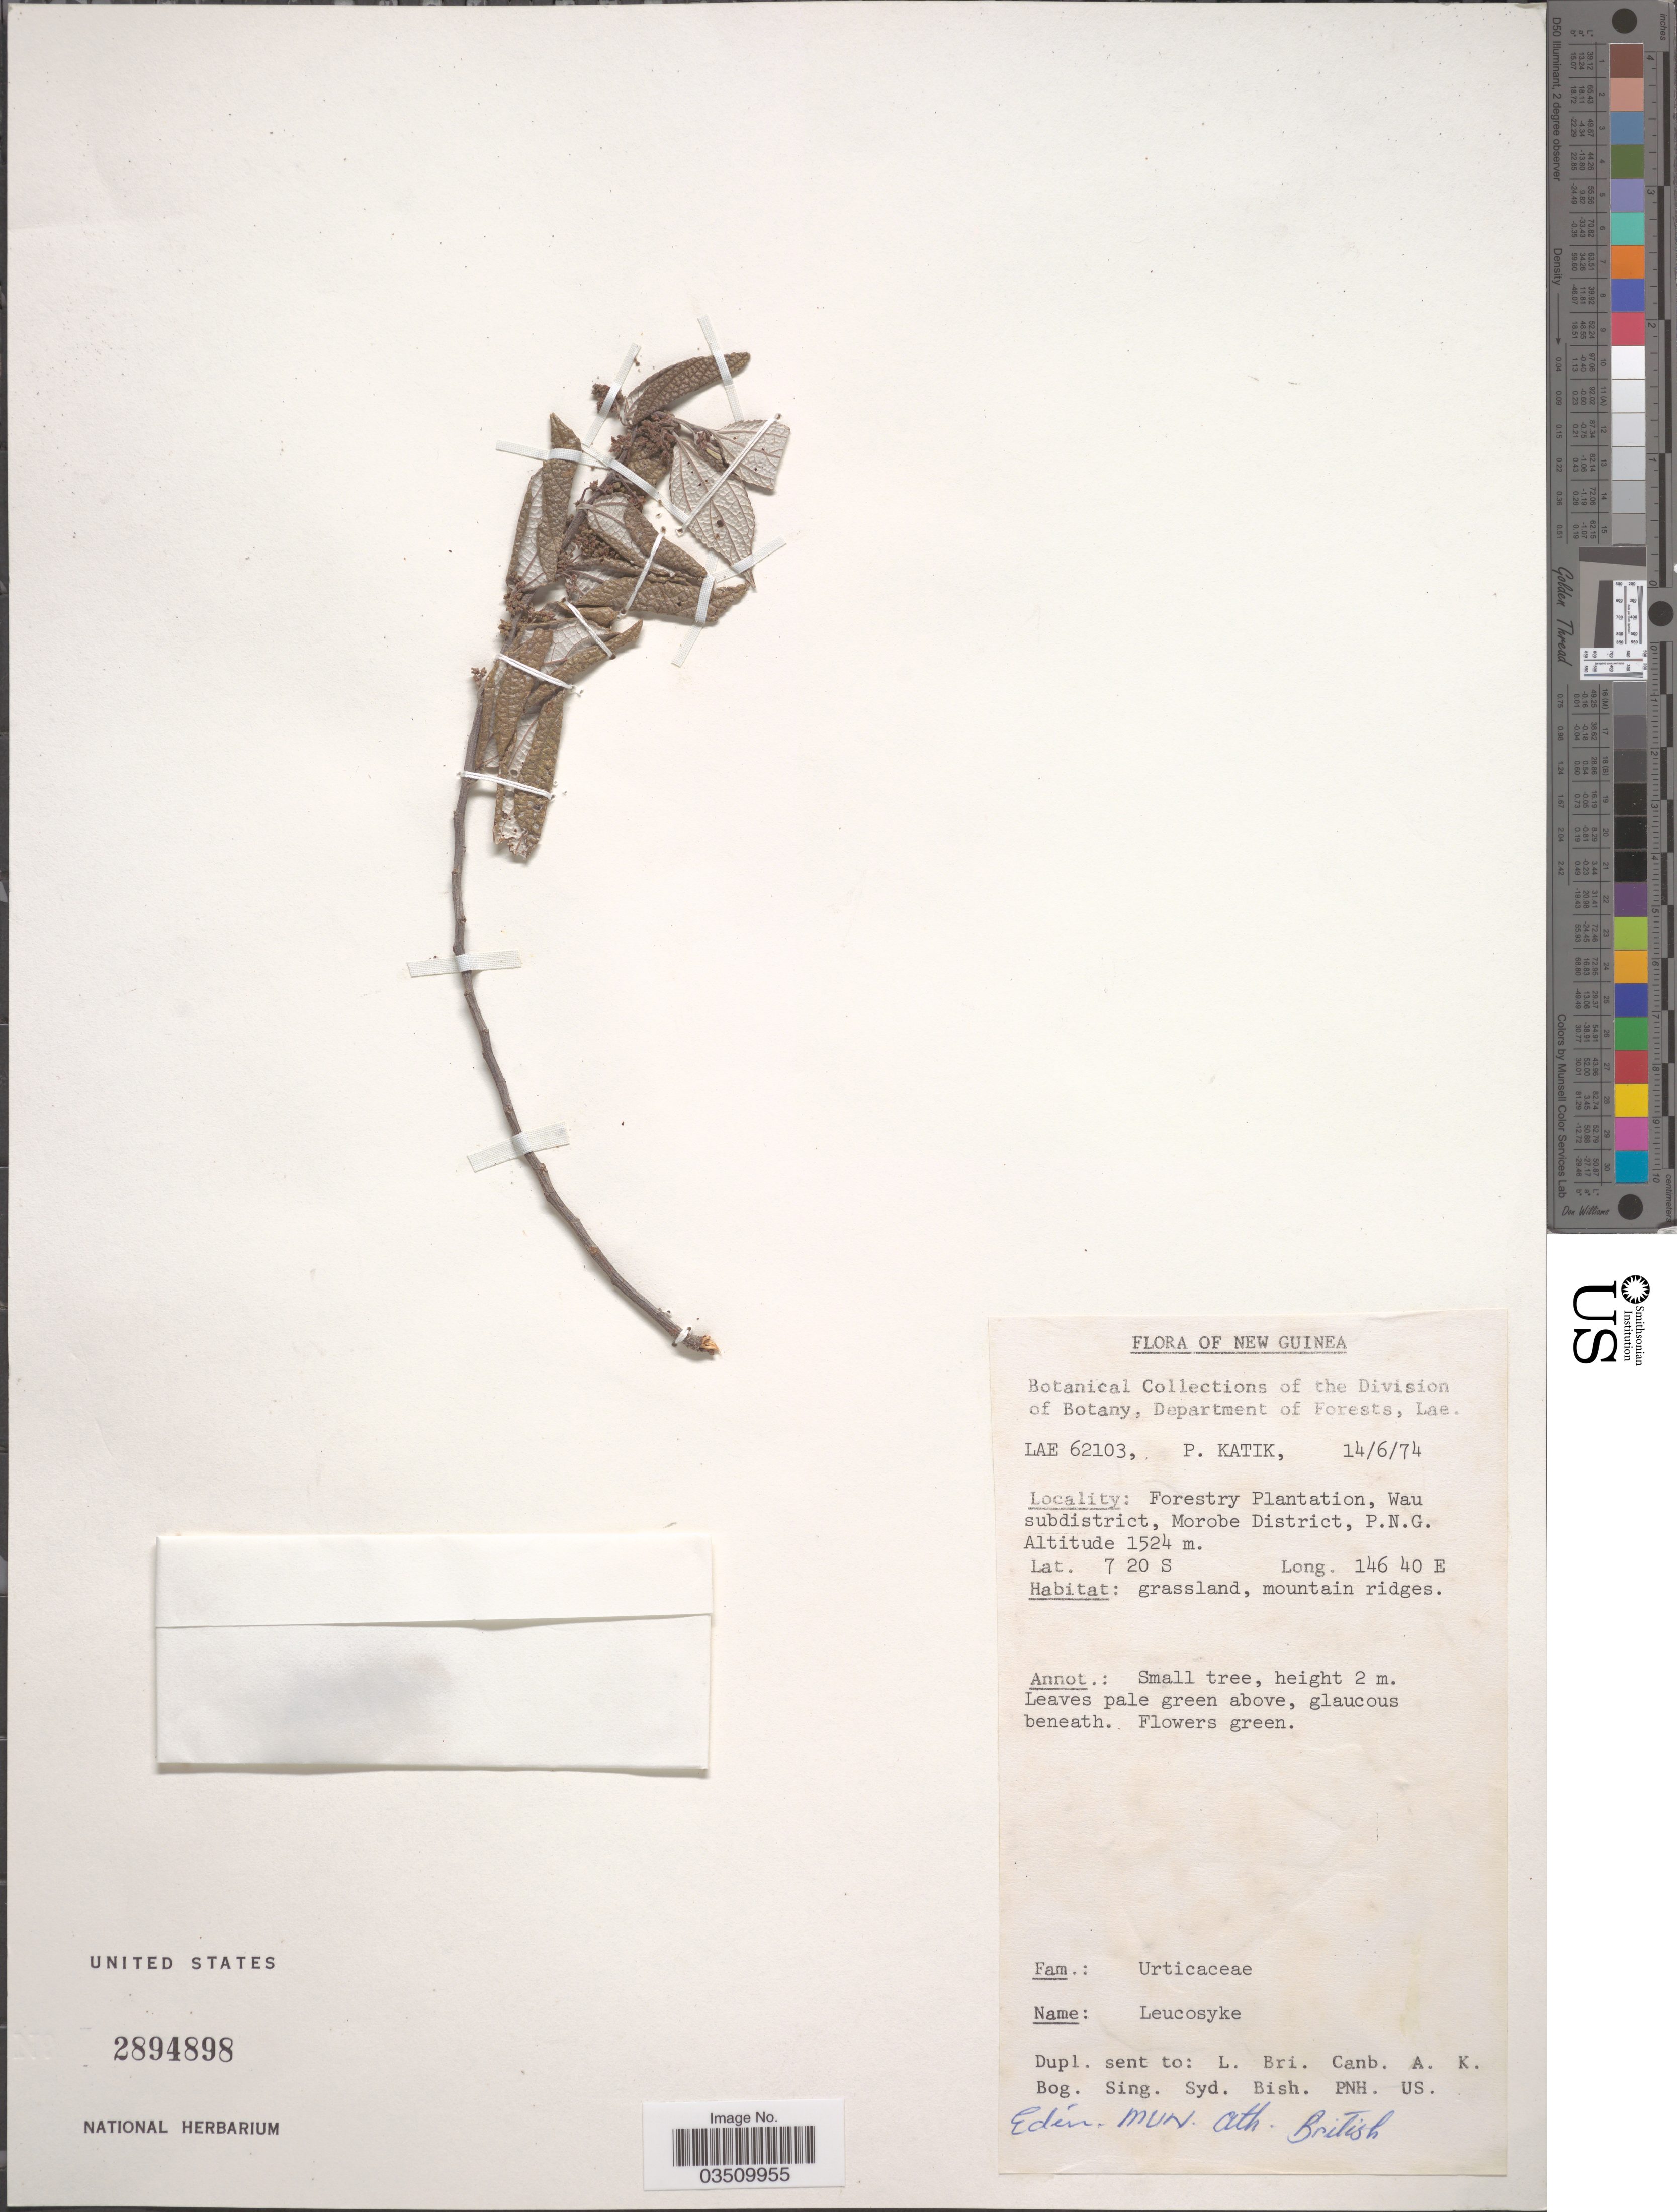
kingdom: Plantae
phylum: Tracheophyta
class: Magnoliopsida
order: Rosales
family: Urticaceae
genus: Leucosyke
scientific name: Leucosyke sp.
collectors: P. Katik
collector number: LAE 62103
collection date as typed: Transcribed d/m/y: 14/6/74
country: Papua New Guinea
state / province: Morobe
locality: New Guinea. Forestry Plantation, Wau subdistrict, Morobe District, P.N.G.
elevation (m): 1524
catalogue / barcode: US 2894898